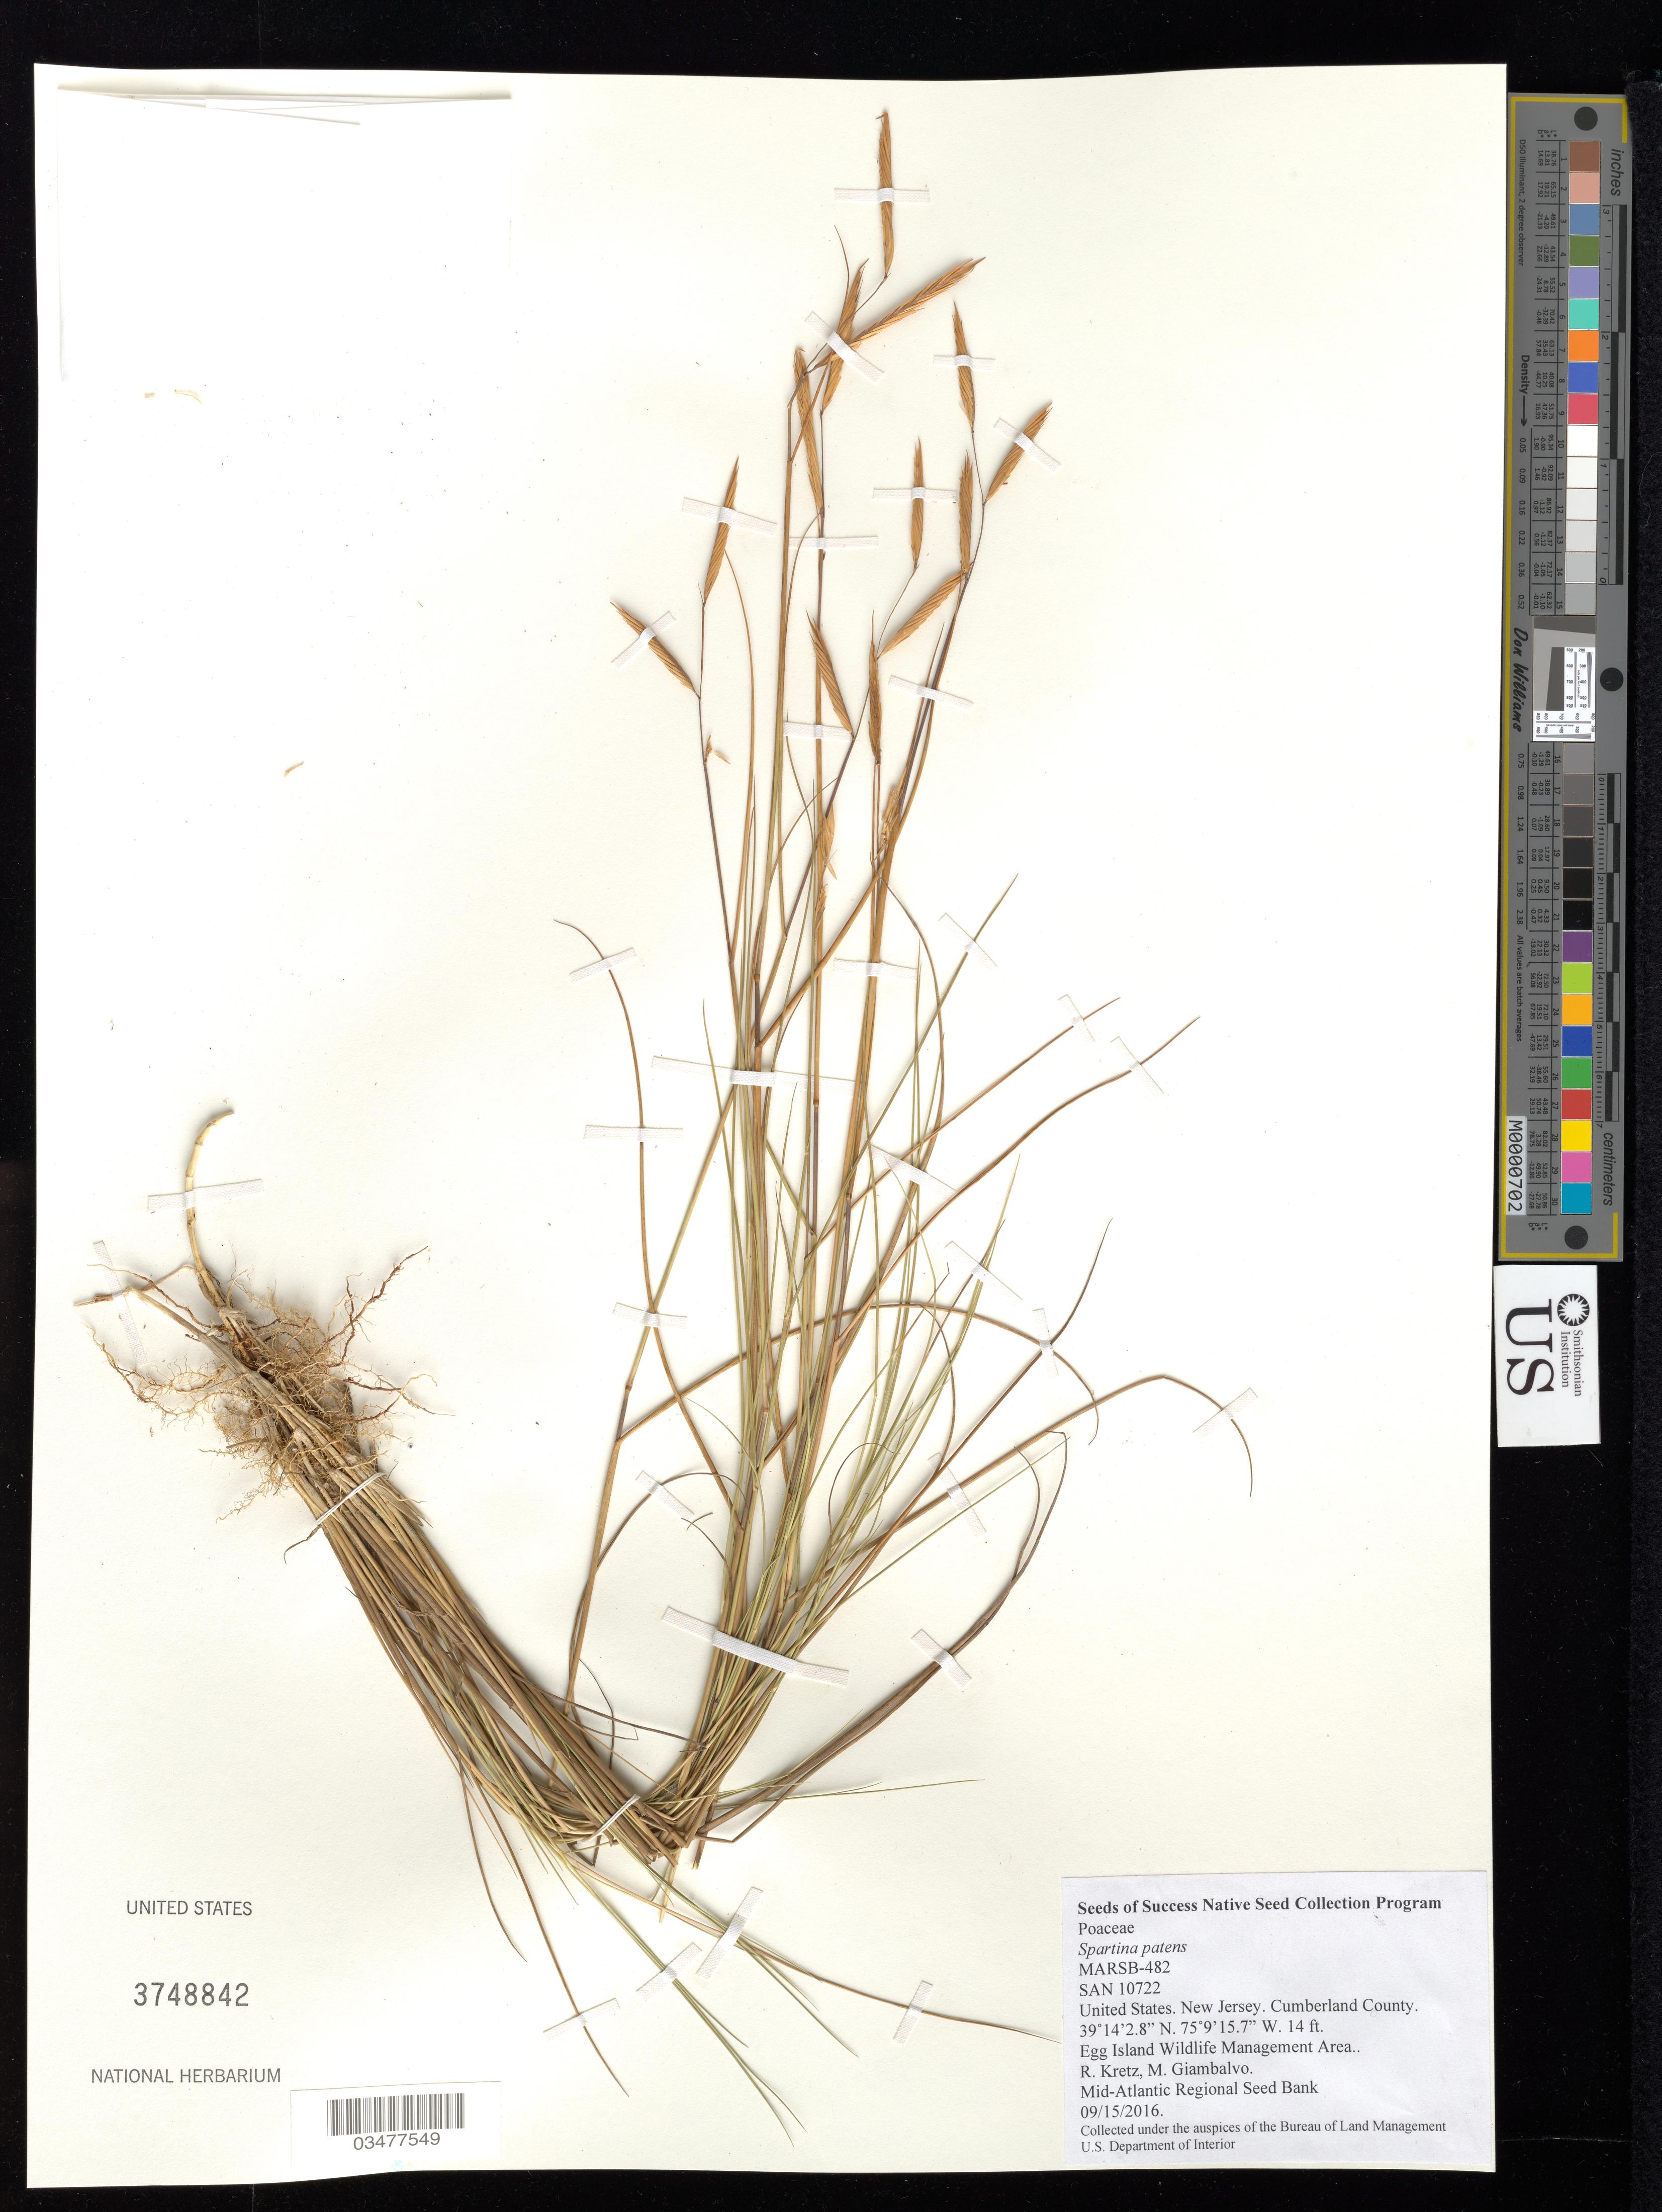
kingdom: Plantae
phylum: Tracheophyta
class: Liliopsida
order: Poales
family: Poaceae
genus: Spartina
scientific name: Spartina patens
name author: (Aiton) Muhl.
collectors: R. Kretz & M. Giambalvo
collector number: MARSB-482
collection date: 2016-09-15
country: United States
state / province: New Jersey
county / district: Cumberland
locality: Egg Island Wildlife Management Area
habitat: Tidal Salt Marsh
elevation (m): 4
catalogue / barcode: US 3748842